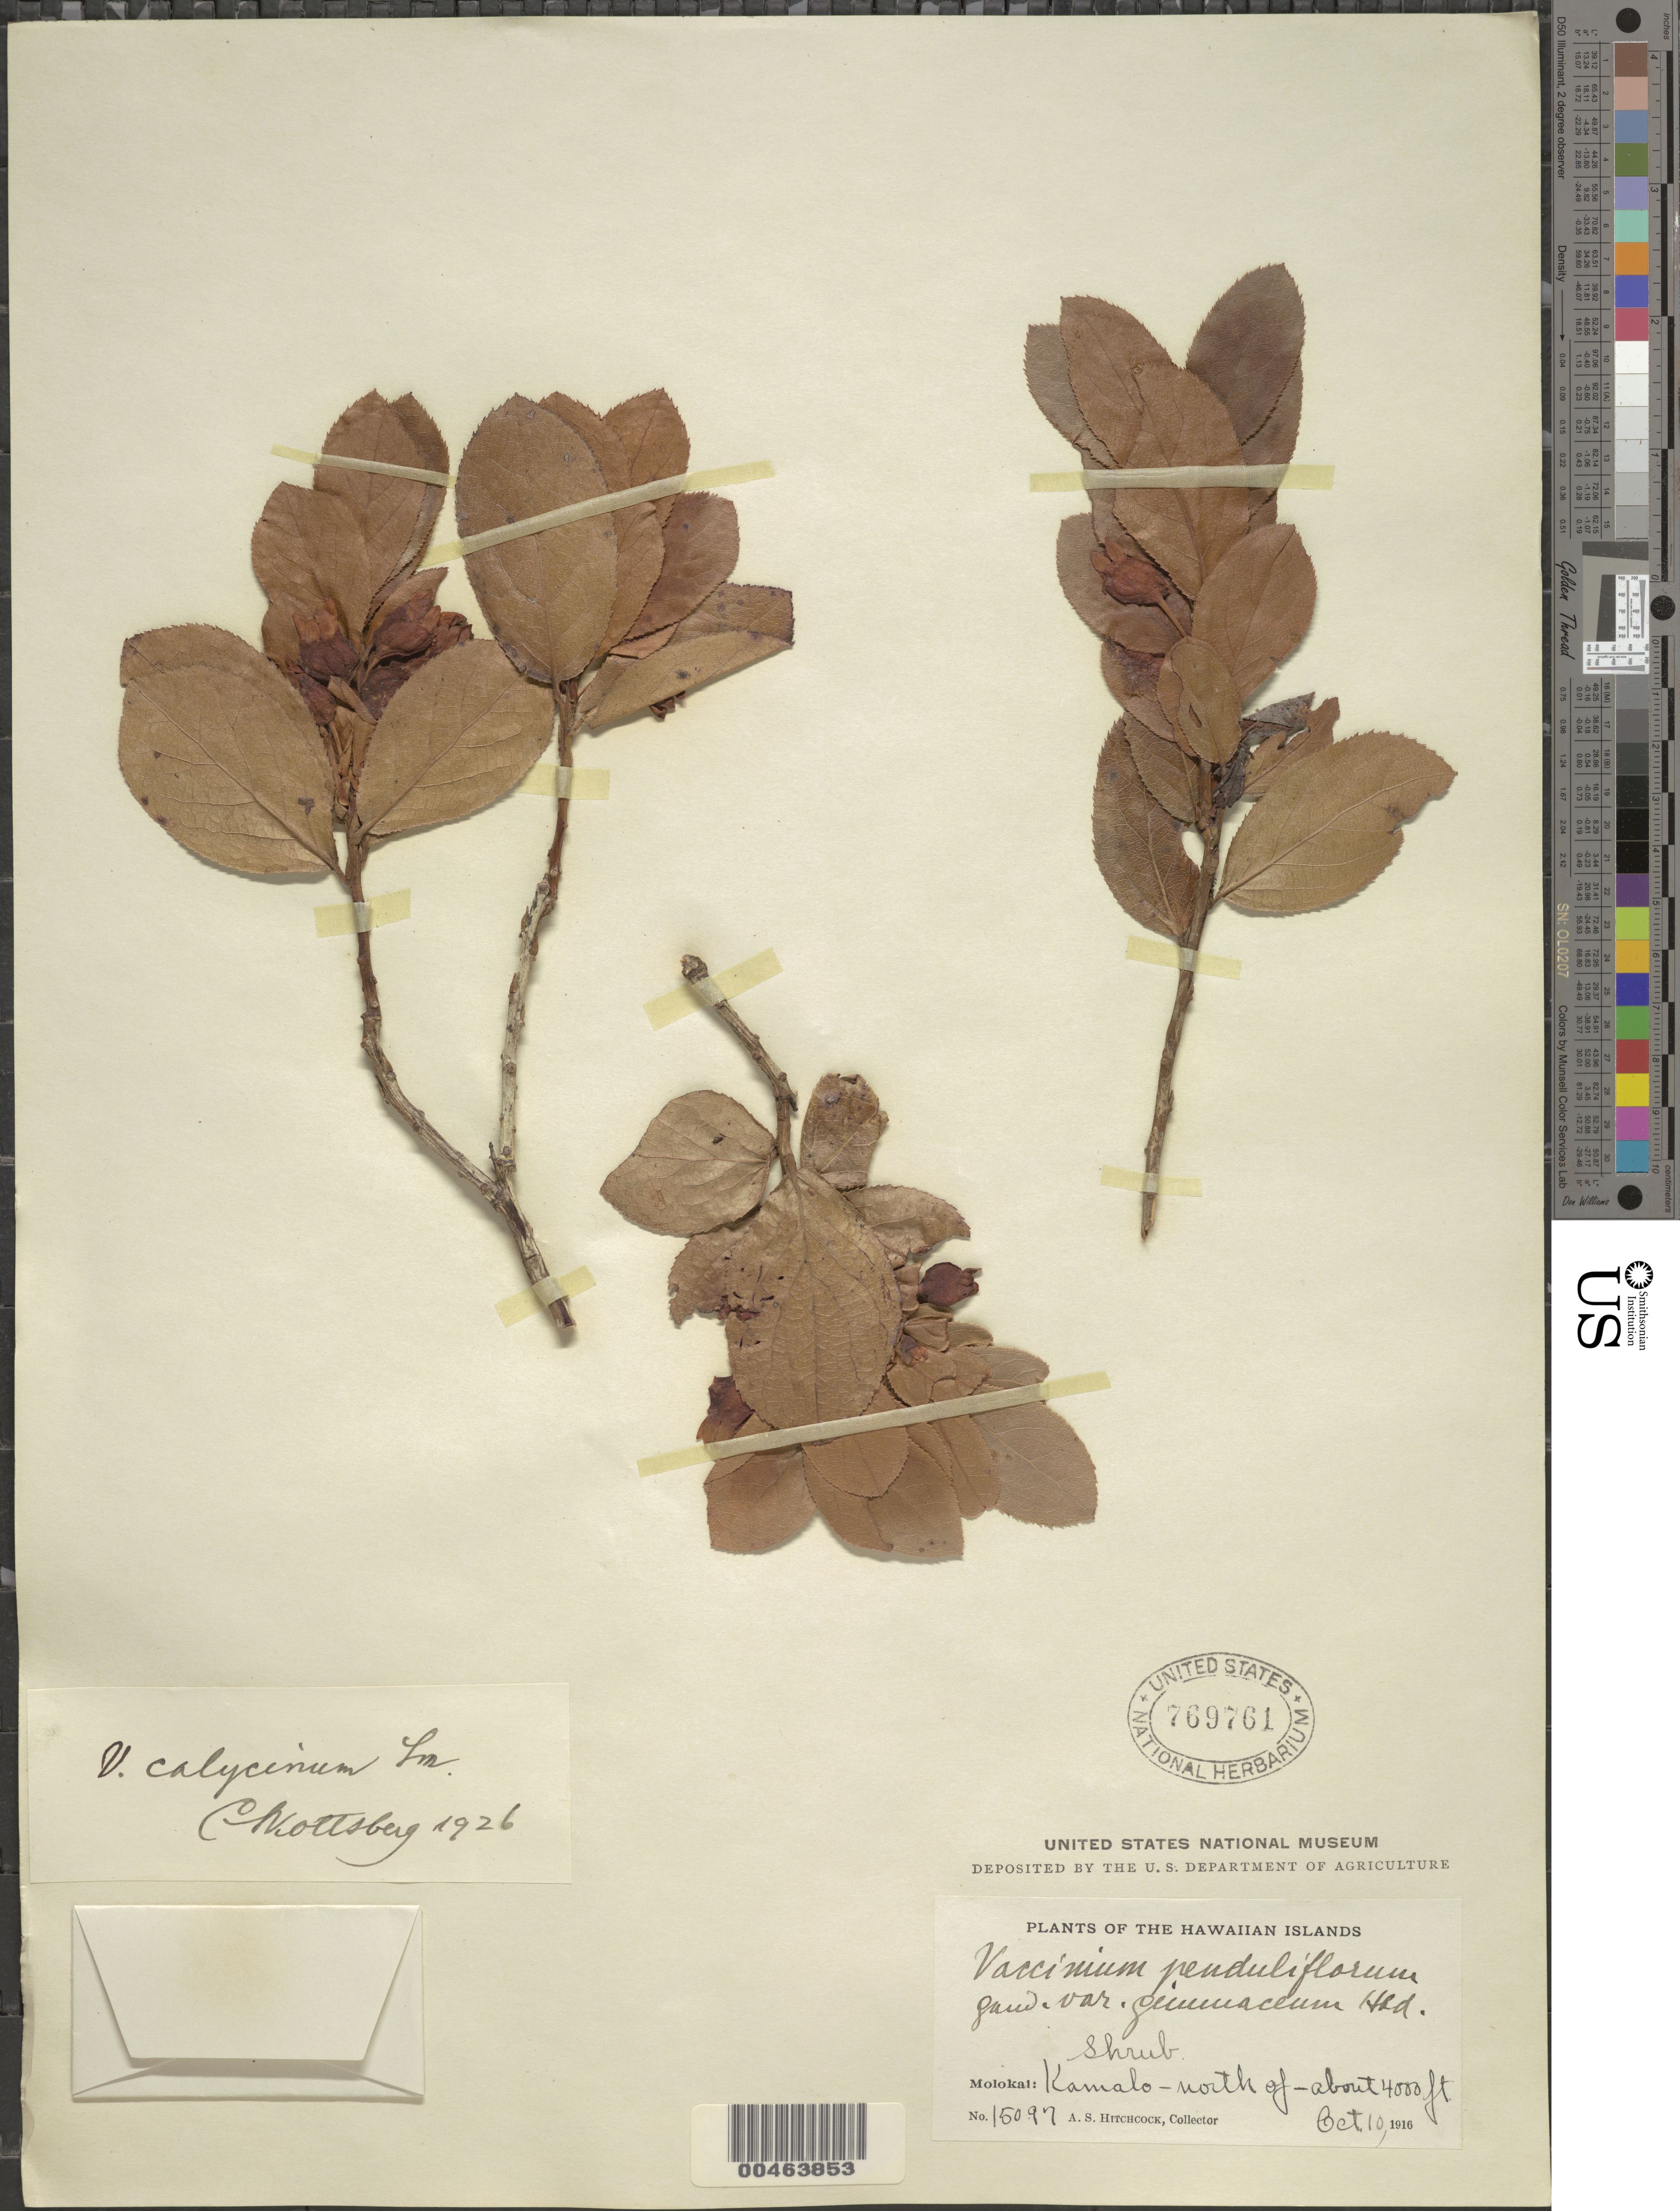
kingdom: Plantae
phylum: Tracheophyta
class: Magnoliopsida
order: Ericales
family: Ericaceae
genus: Vaccinium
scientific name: Vaccinium calycinum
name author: Sm.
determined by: Skottsberg, C. J. F.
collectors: A. S. Hitchcock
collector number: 15097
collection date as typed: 10 Oct 1916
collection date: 1916-10-10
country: United States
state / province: Hawaii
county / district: Maui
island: Moloka'i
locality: Kamalo - north of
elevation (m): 1219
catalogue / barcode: US 769761